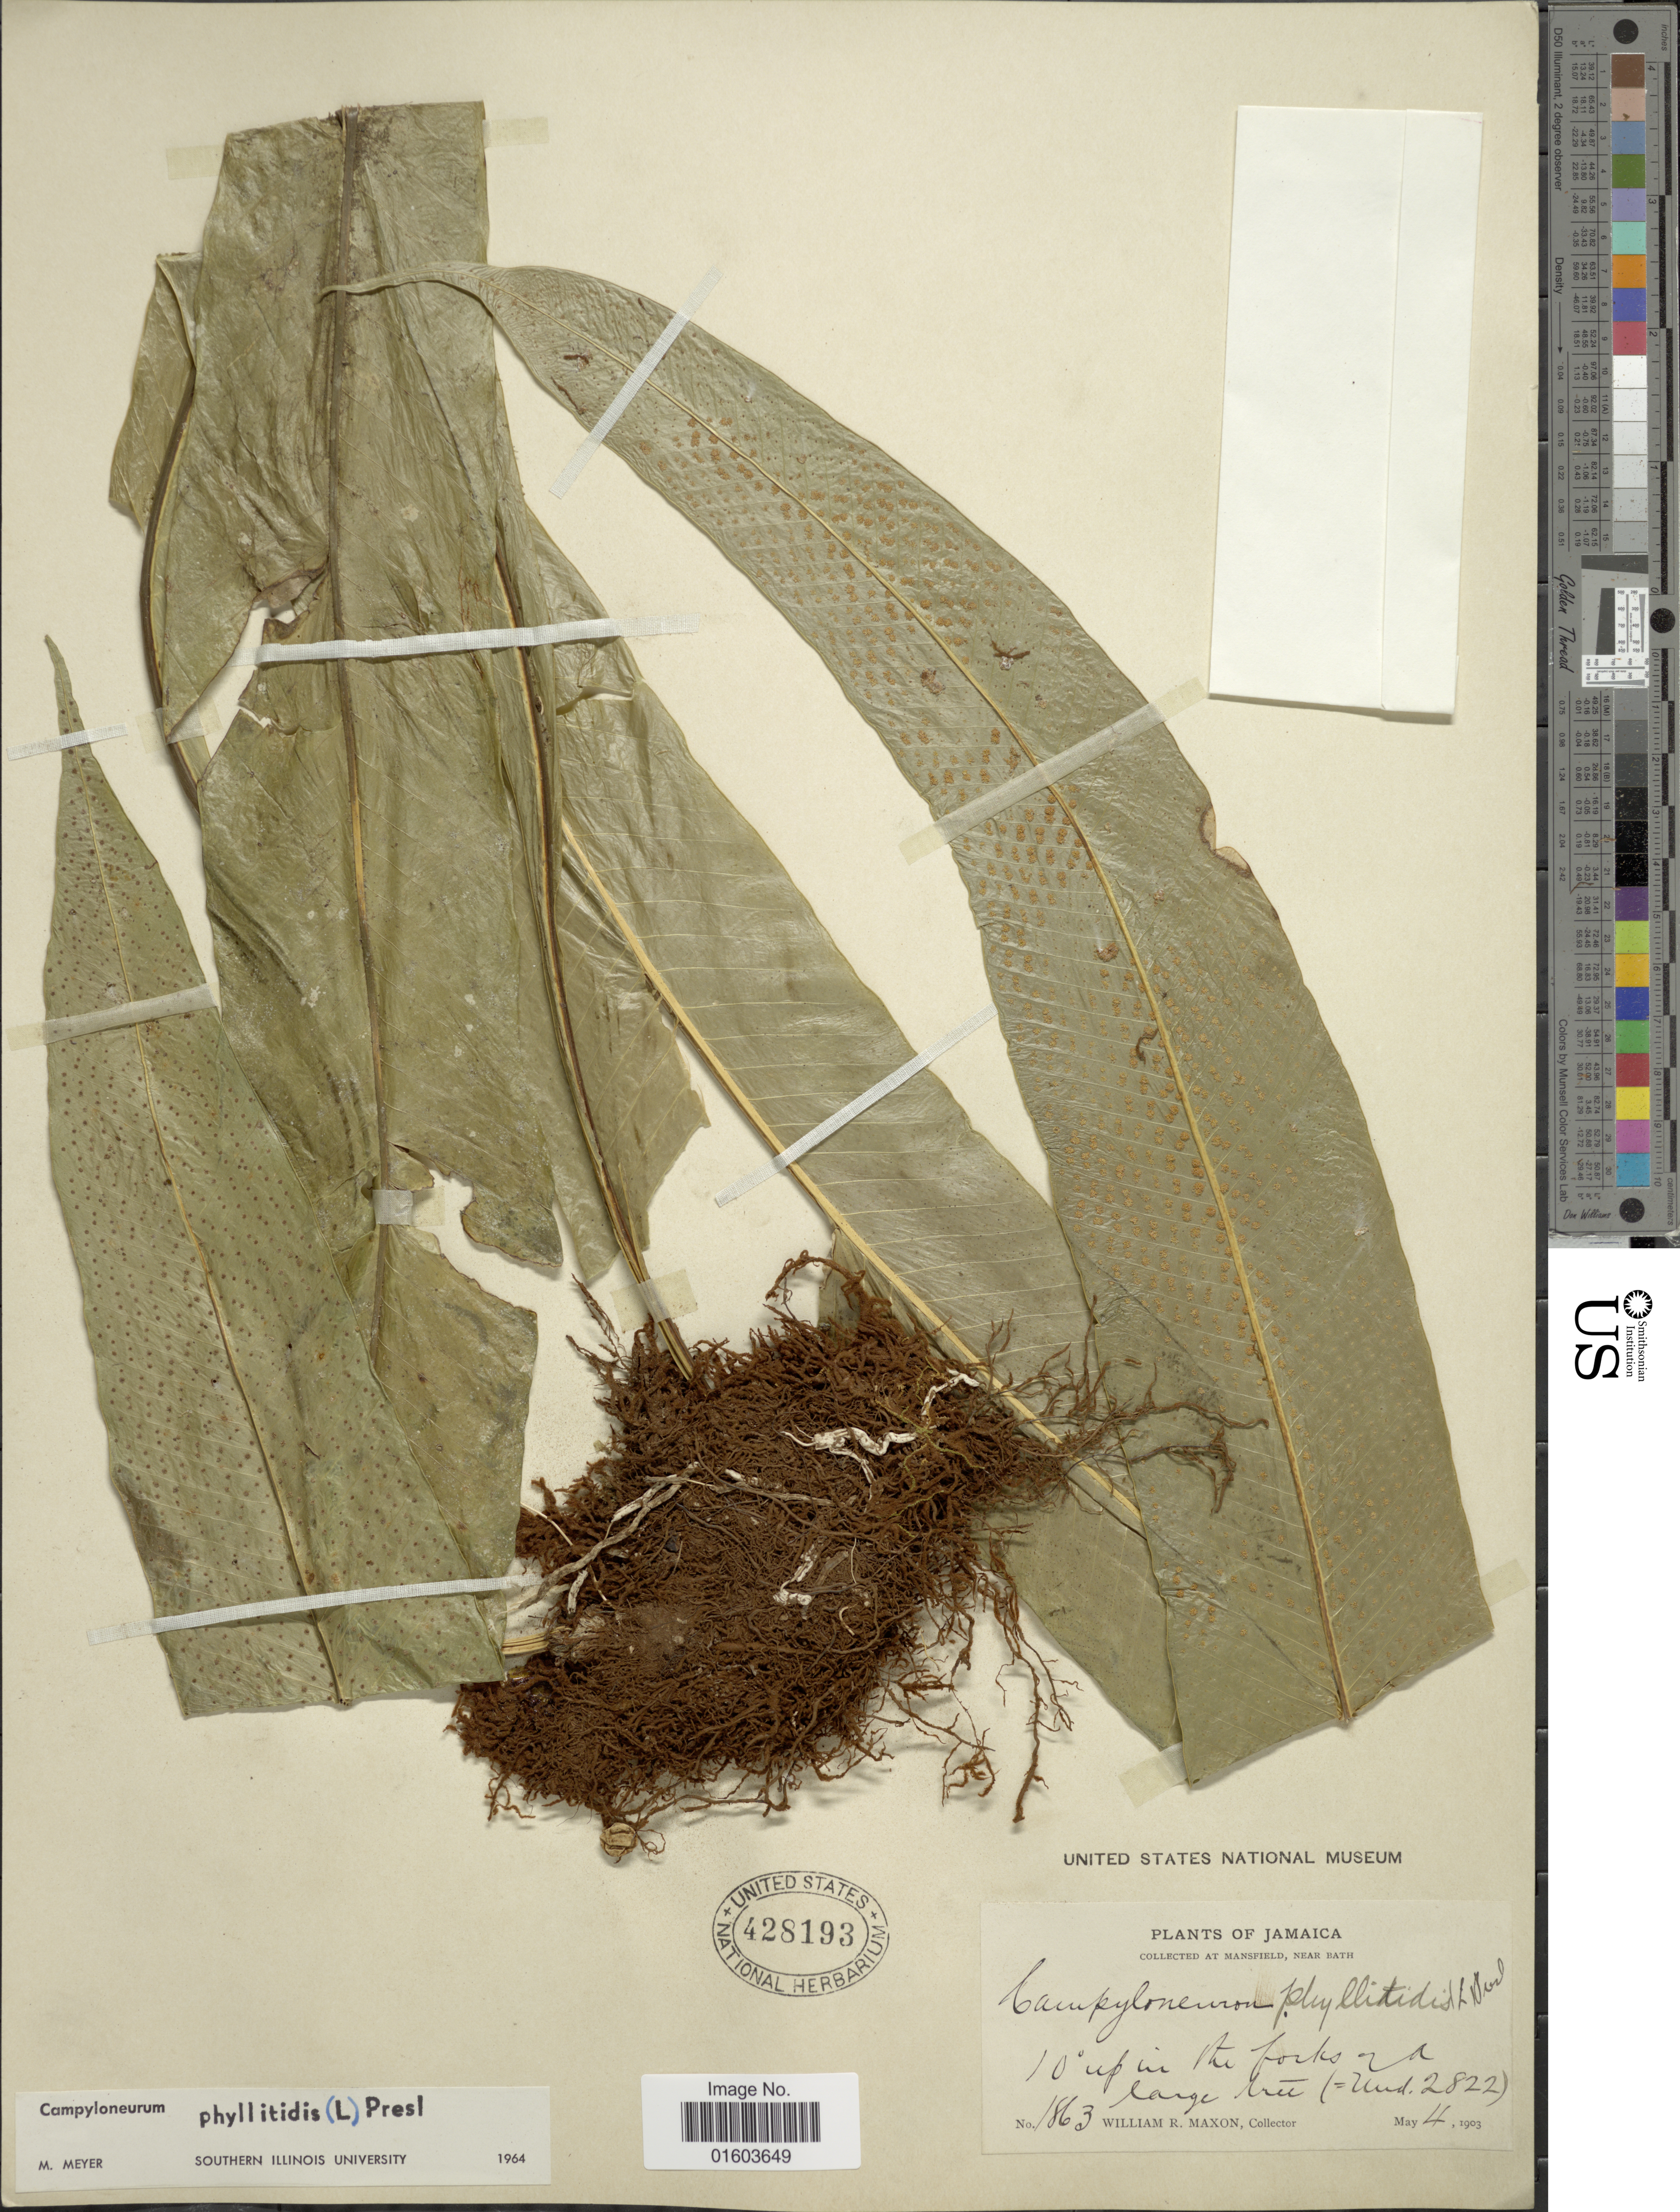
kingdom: Plantae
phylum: Tracheophyta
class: Polypodiopsida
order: Polypodiales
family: Polypodiaceae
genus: Campyloneurum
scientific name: Campyloneurum phyllitidis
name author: (L.) C. Presl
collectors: W. R. Maxon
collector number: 1863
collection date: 1903-05-04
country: Jamaica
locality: At Mansfield, Near bath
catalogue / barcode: US 428193